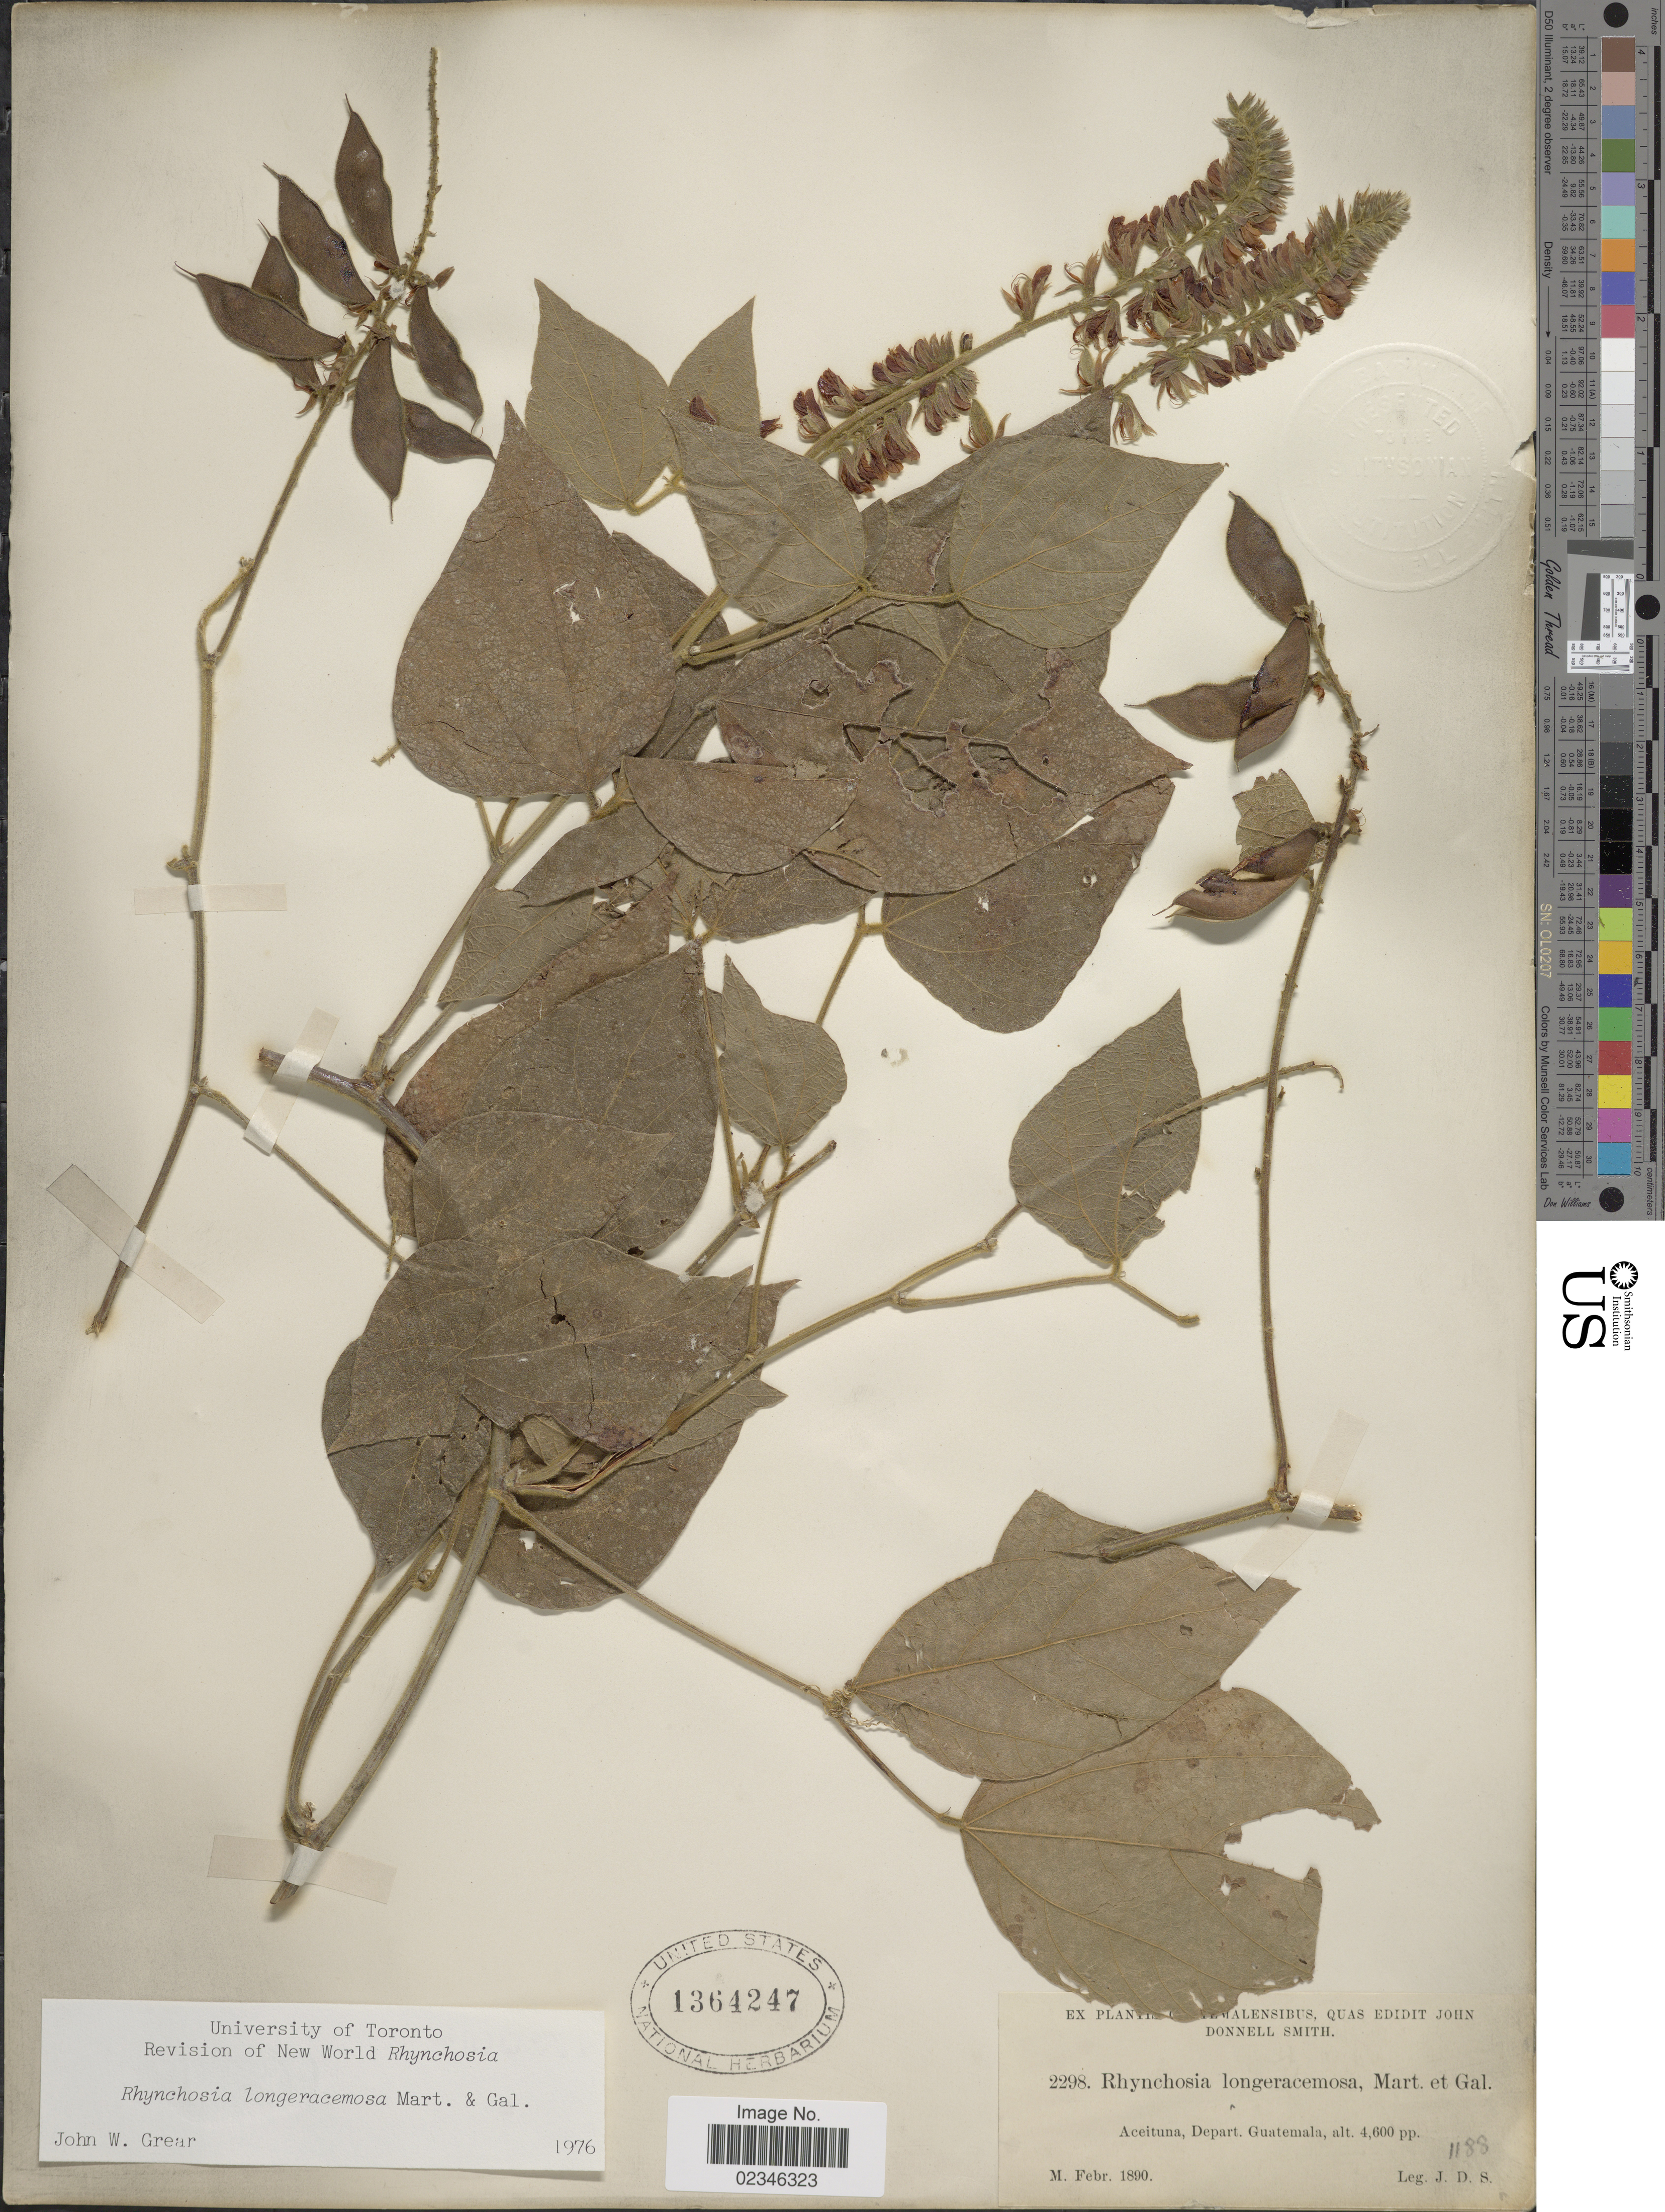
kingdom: Plantae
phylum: Tracheophyta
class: Magnoliopsida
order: Fabales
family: Fabaceae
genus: Rhynchosia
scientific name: Rhynchosia longeracemosa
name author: M. Martens & Galeotti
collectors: J. Donnell Smith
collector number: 2298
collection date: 1890-02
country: Guatemala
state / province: Guatemala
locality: Aceituna, Depart. Guatemala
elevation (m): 1402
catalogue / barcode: US 1364247